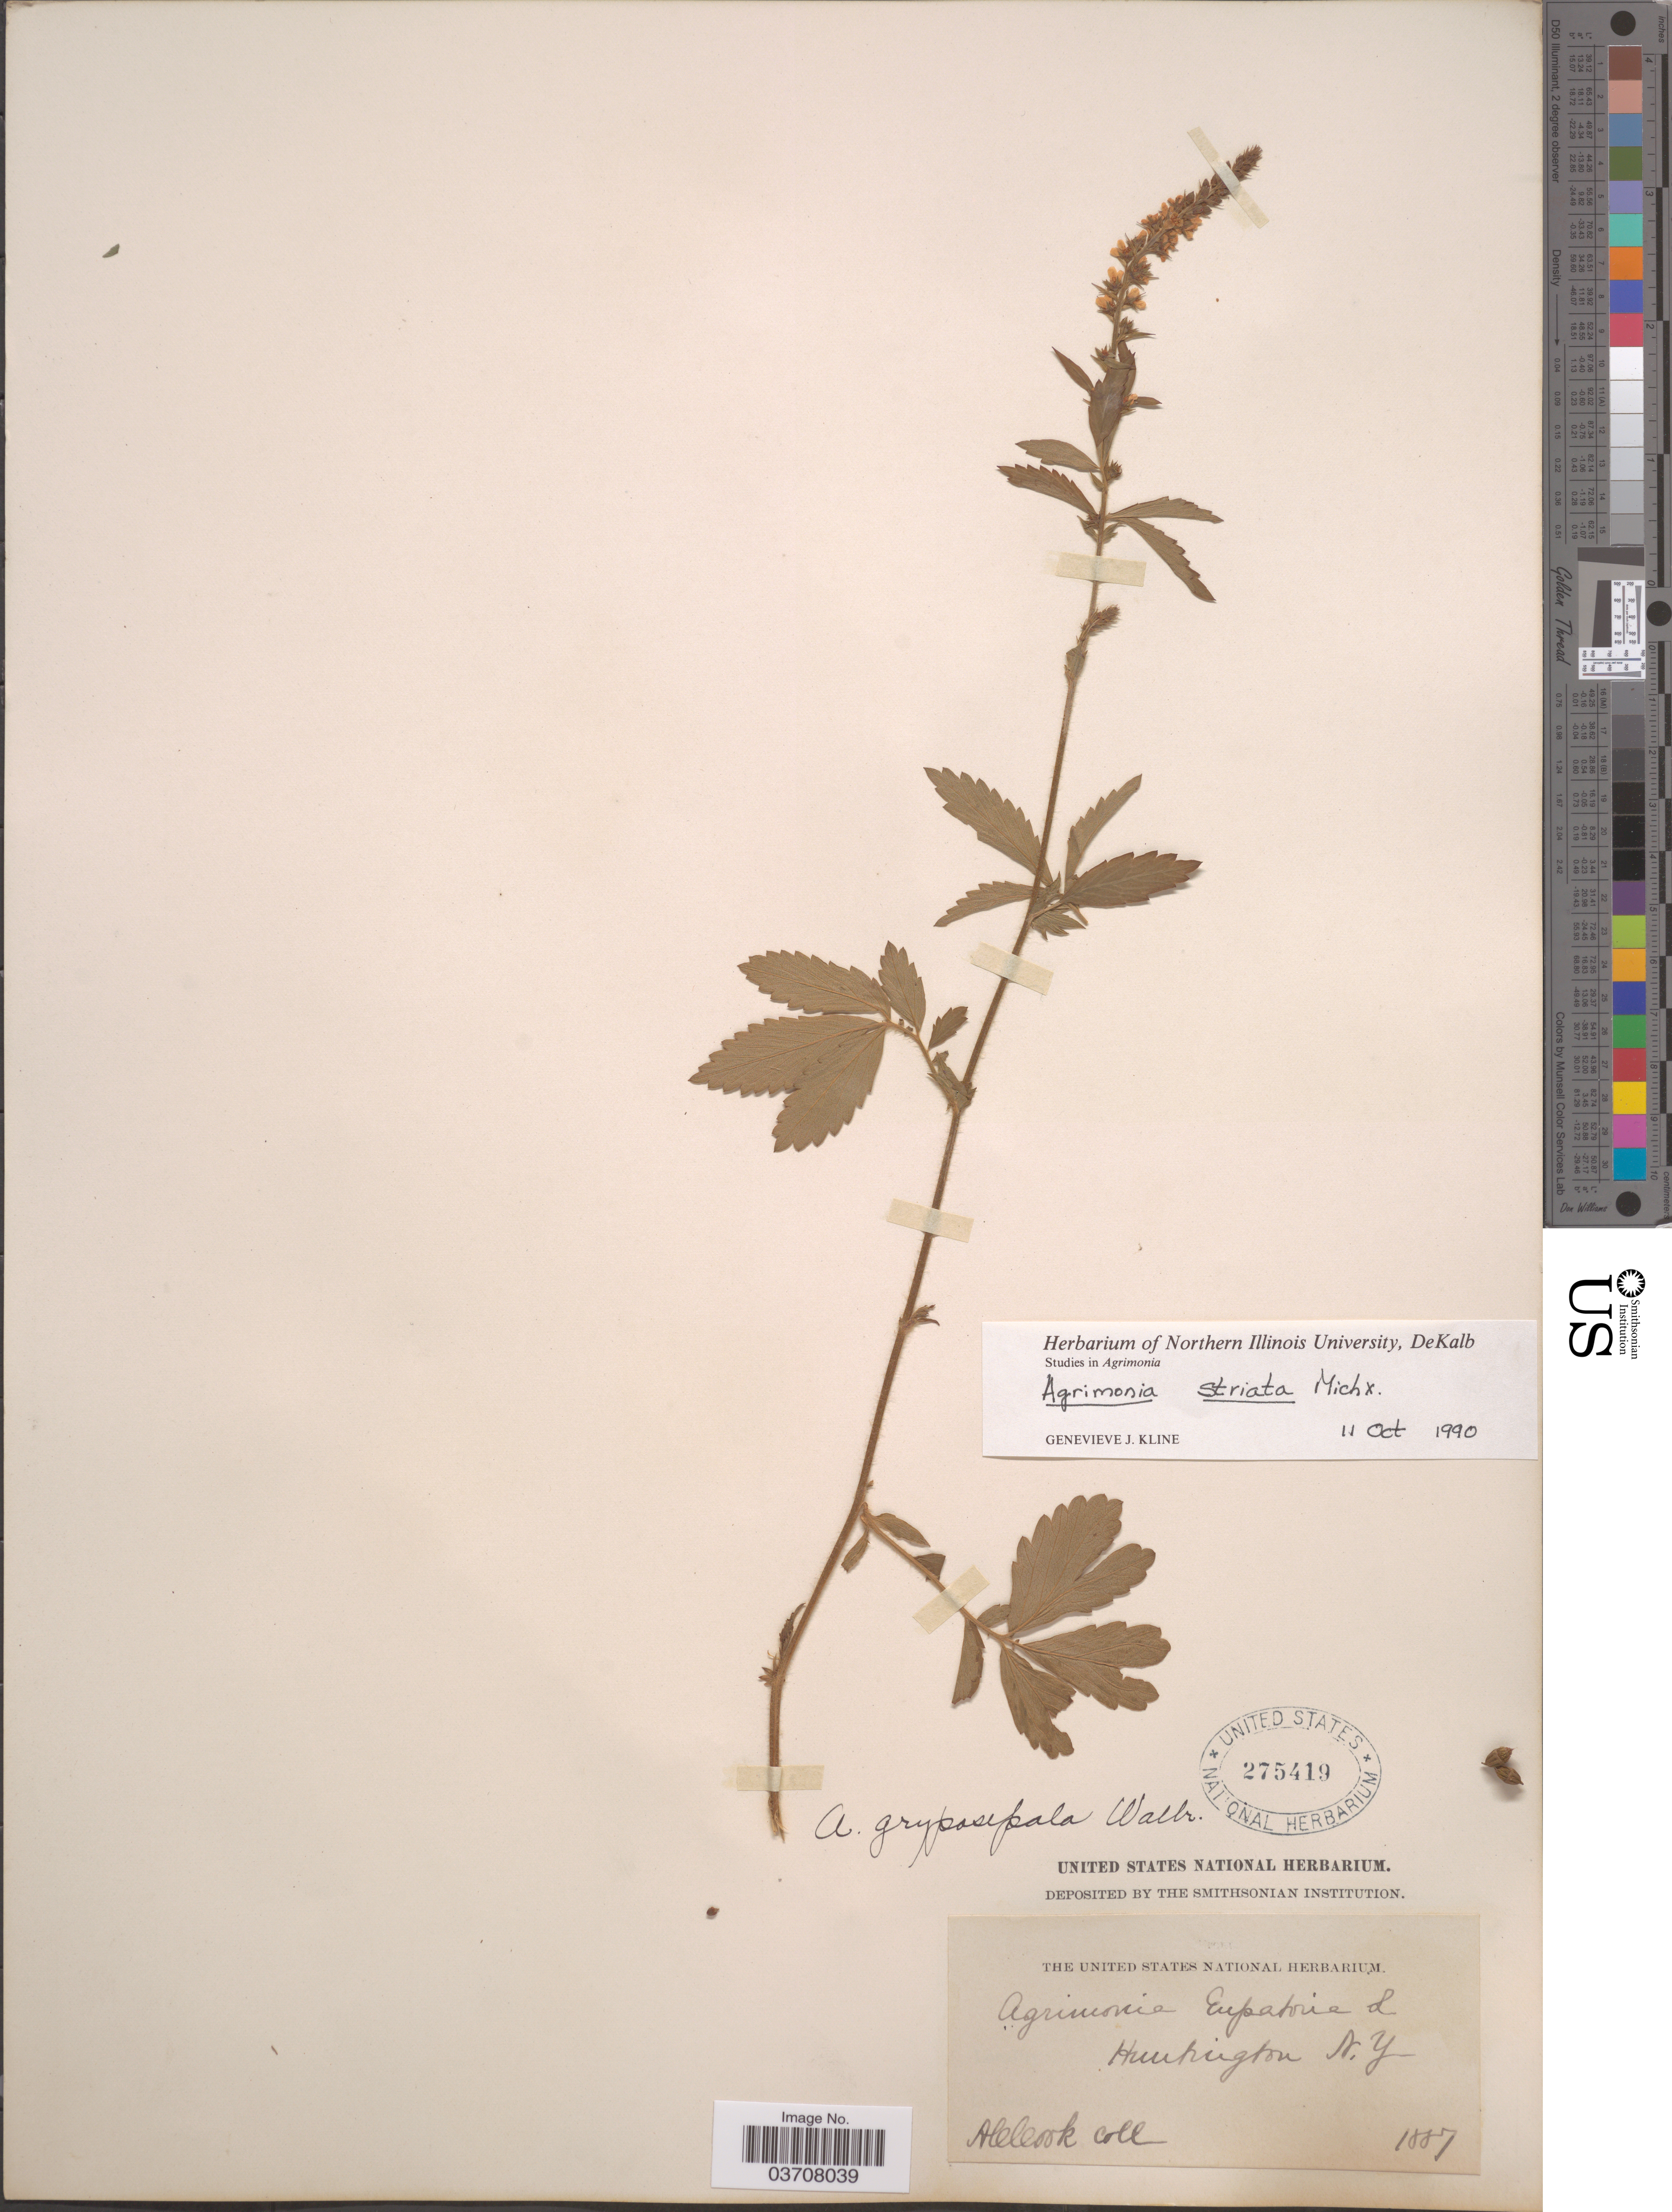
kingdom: Plantae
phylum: Tracheophyta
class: Magnoliopsida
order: Rosales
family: Rosaceae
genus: Agrimonia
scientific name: Agrimonia striata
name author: Michx.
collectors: A. Cook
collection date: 1887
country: United States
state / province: New York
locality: Huntington.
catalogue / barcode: US 275419